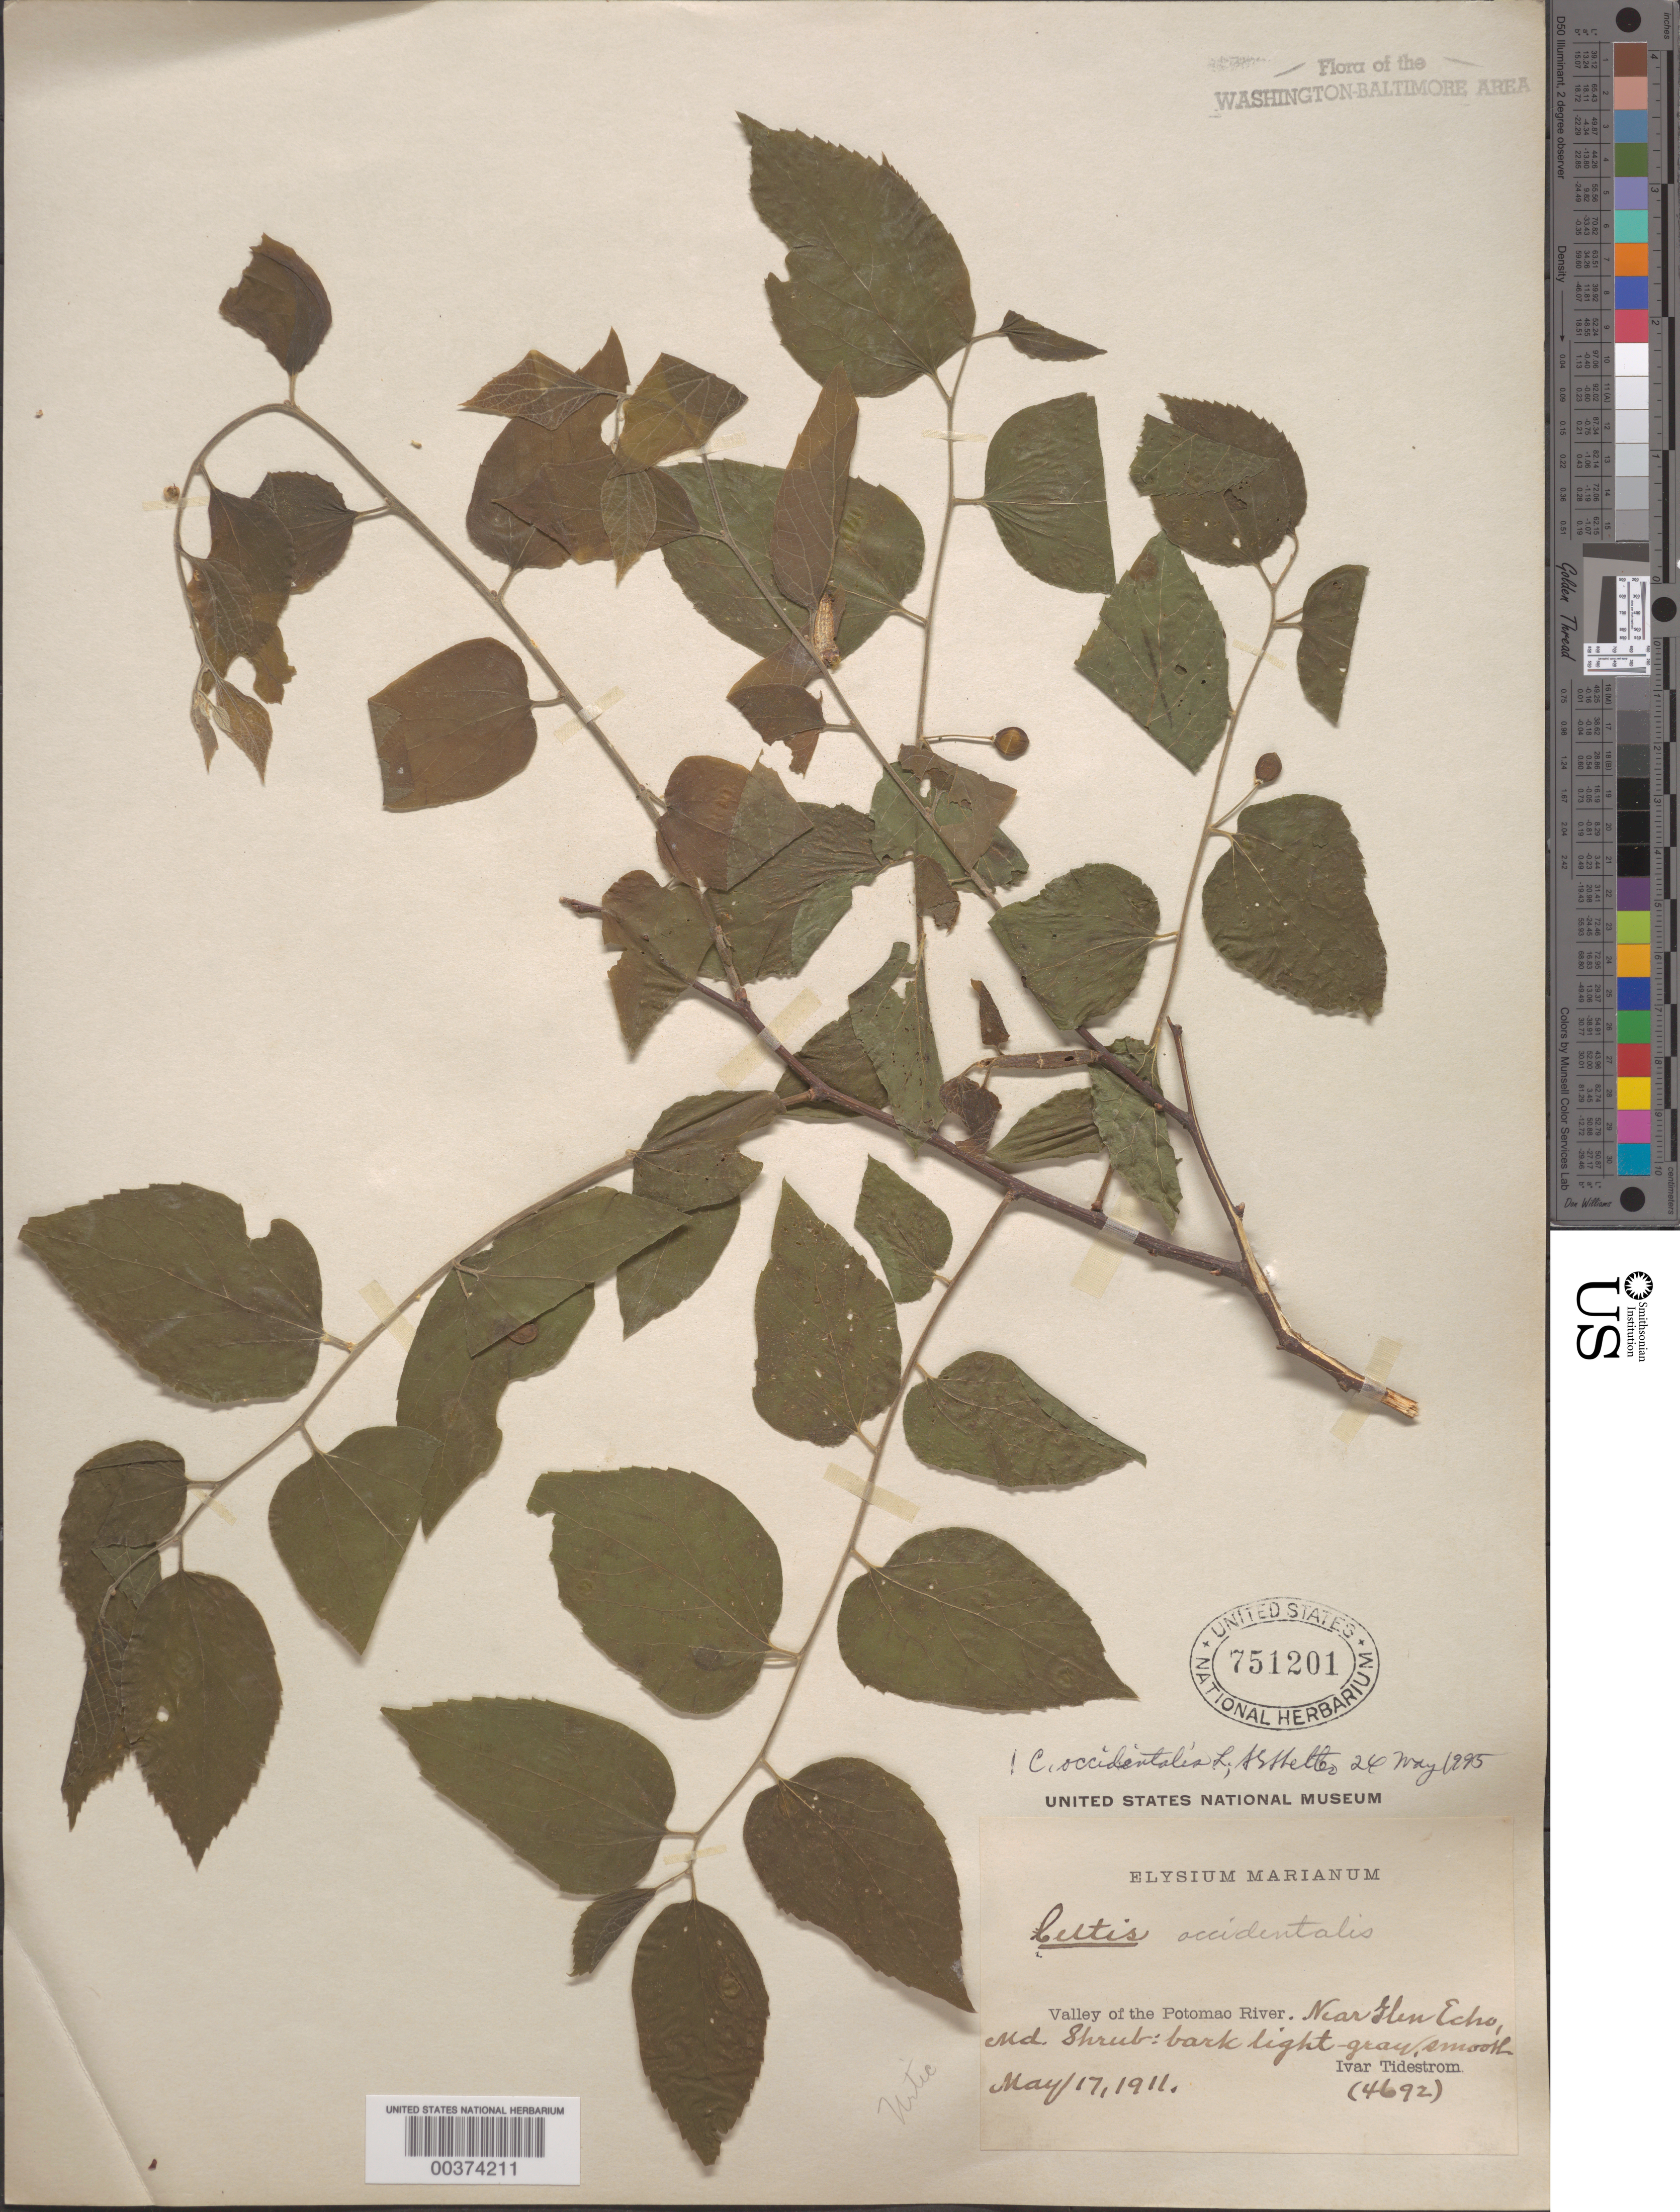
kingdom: Plantae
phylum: Tracheophyta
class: Magnoliopsida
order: Rosales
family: Cannabaceae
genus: Celtis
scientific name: Celtis occidentalis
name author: L.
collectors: I. F. Tidestrom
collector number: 4692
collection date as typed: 17 May 1911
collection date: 1911-05-17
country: United States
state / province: Maryland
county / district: Montgomery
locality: Glen Echo vicinity C. & O. Canal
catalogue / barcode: US 751201